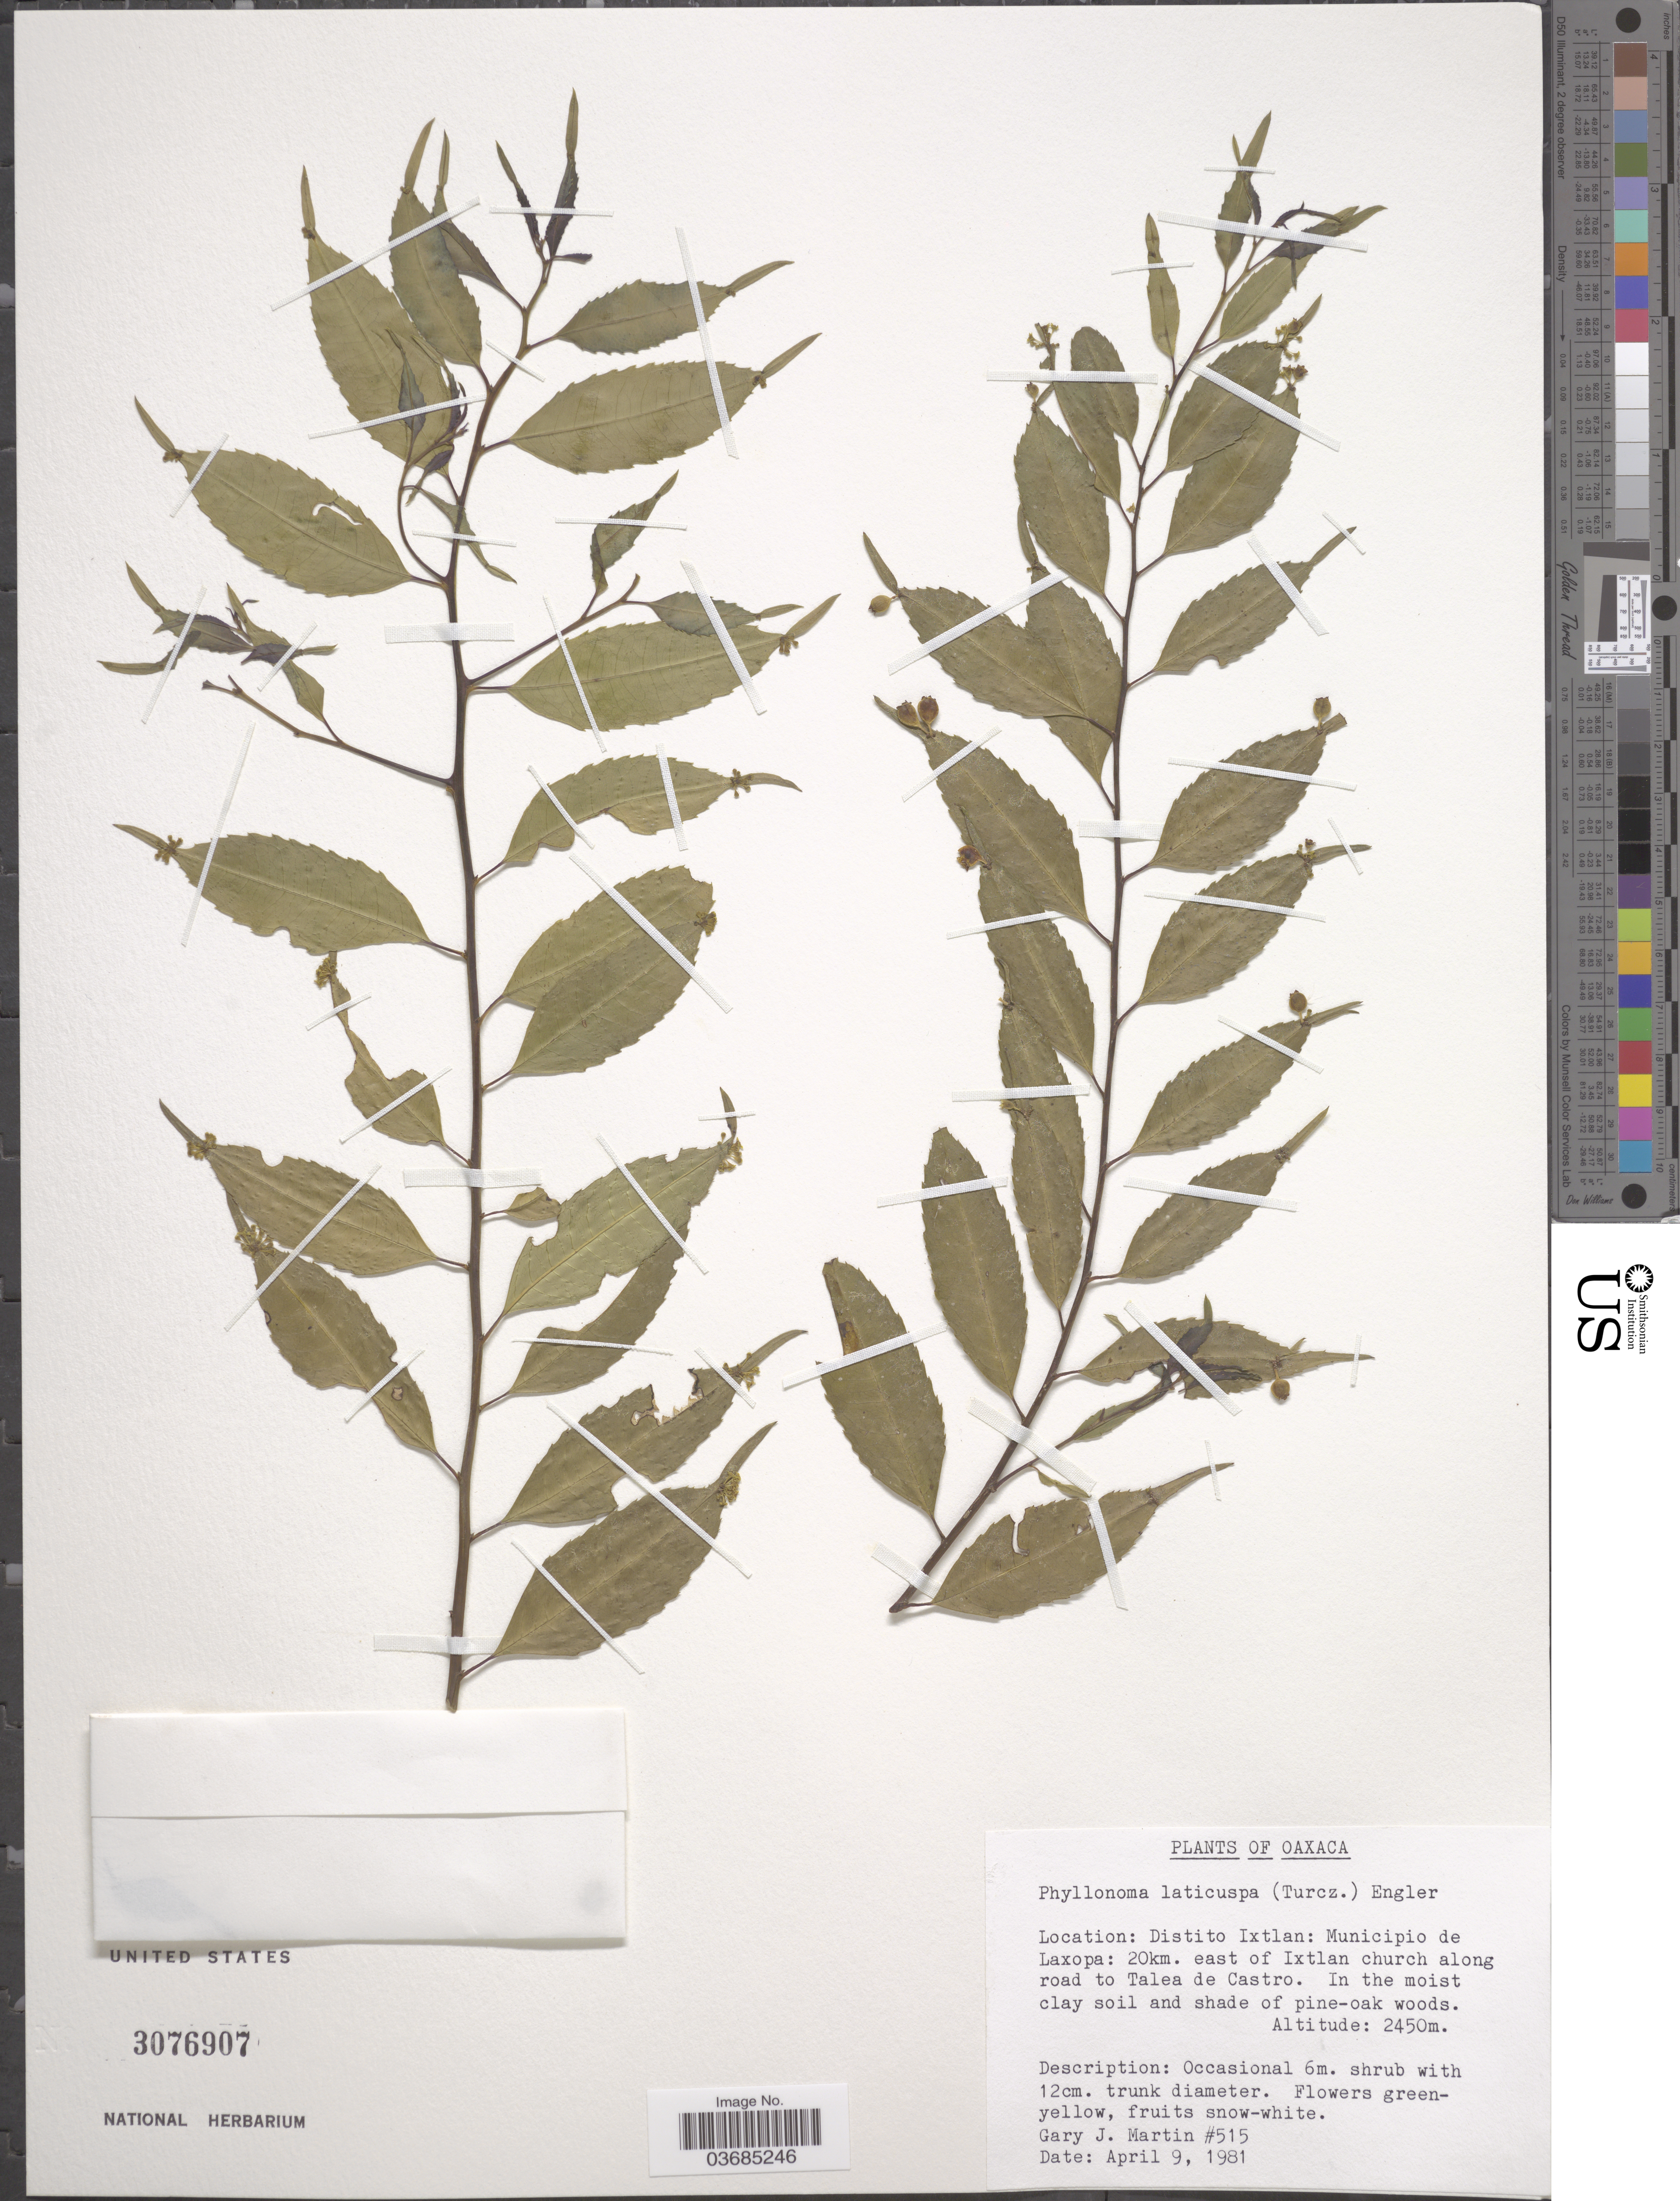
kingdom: Plantae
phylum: Tracheophyta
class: Magnoliopsida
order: Aquifoliales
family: Phyllonomaceae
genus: Phyllonoma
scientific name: Phyllonoma laticuspis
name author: (Turcz.) Engl.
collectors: G. J. Martin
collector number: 515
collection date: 1981-04-09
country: Mexico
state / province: Oaxaca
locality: Distito Ixtlan: Municipio de Laxopa: 20km. east of Ixtlan church along road to Talea de Castro. In the moist clay soil and shade of pine-oak woods.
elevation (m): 2450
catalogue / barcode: US 3076907